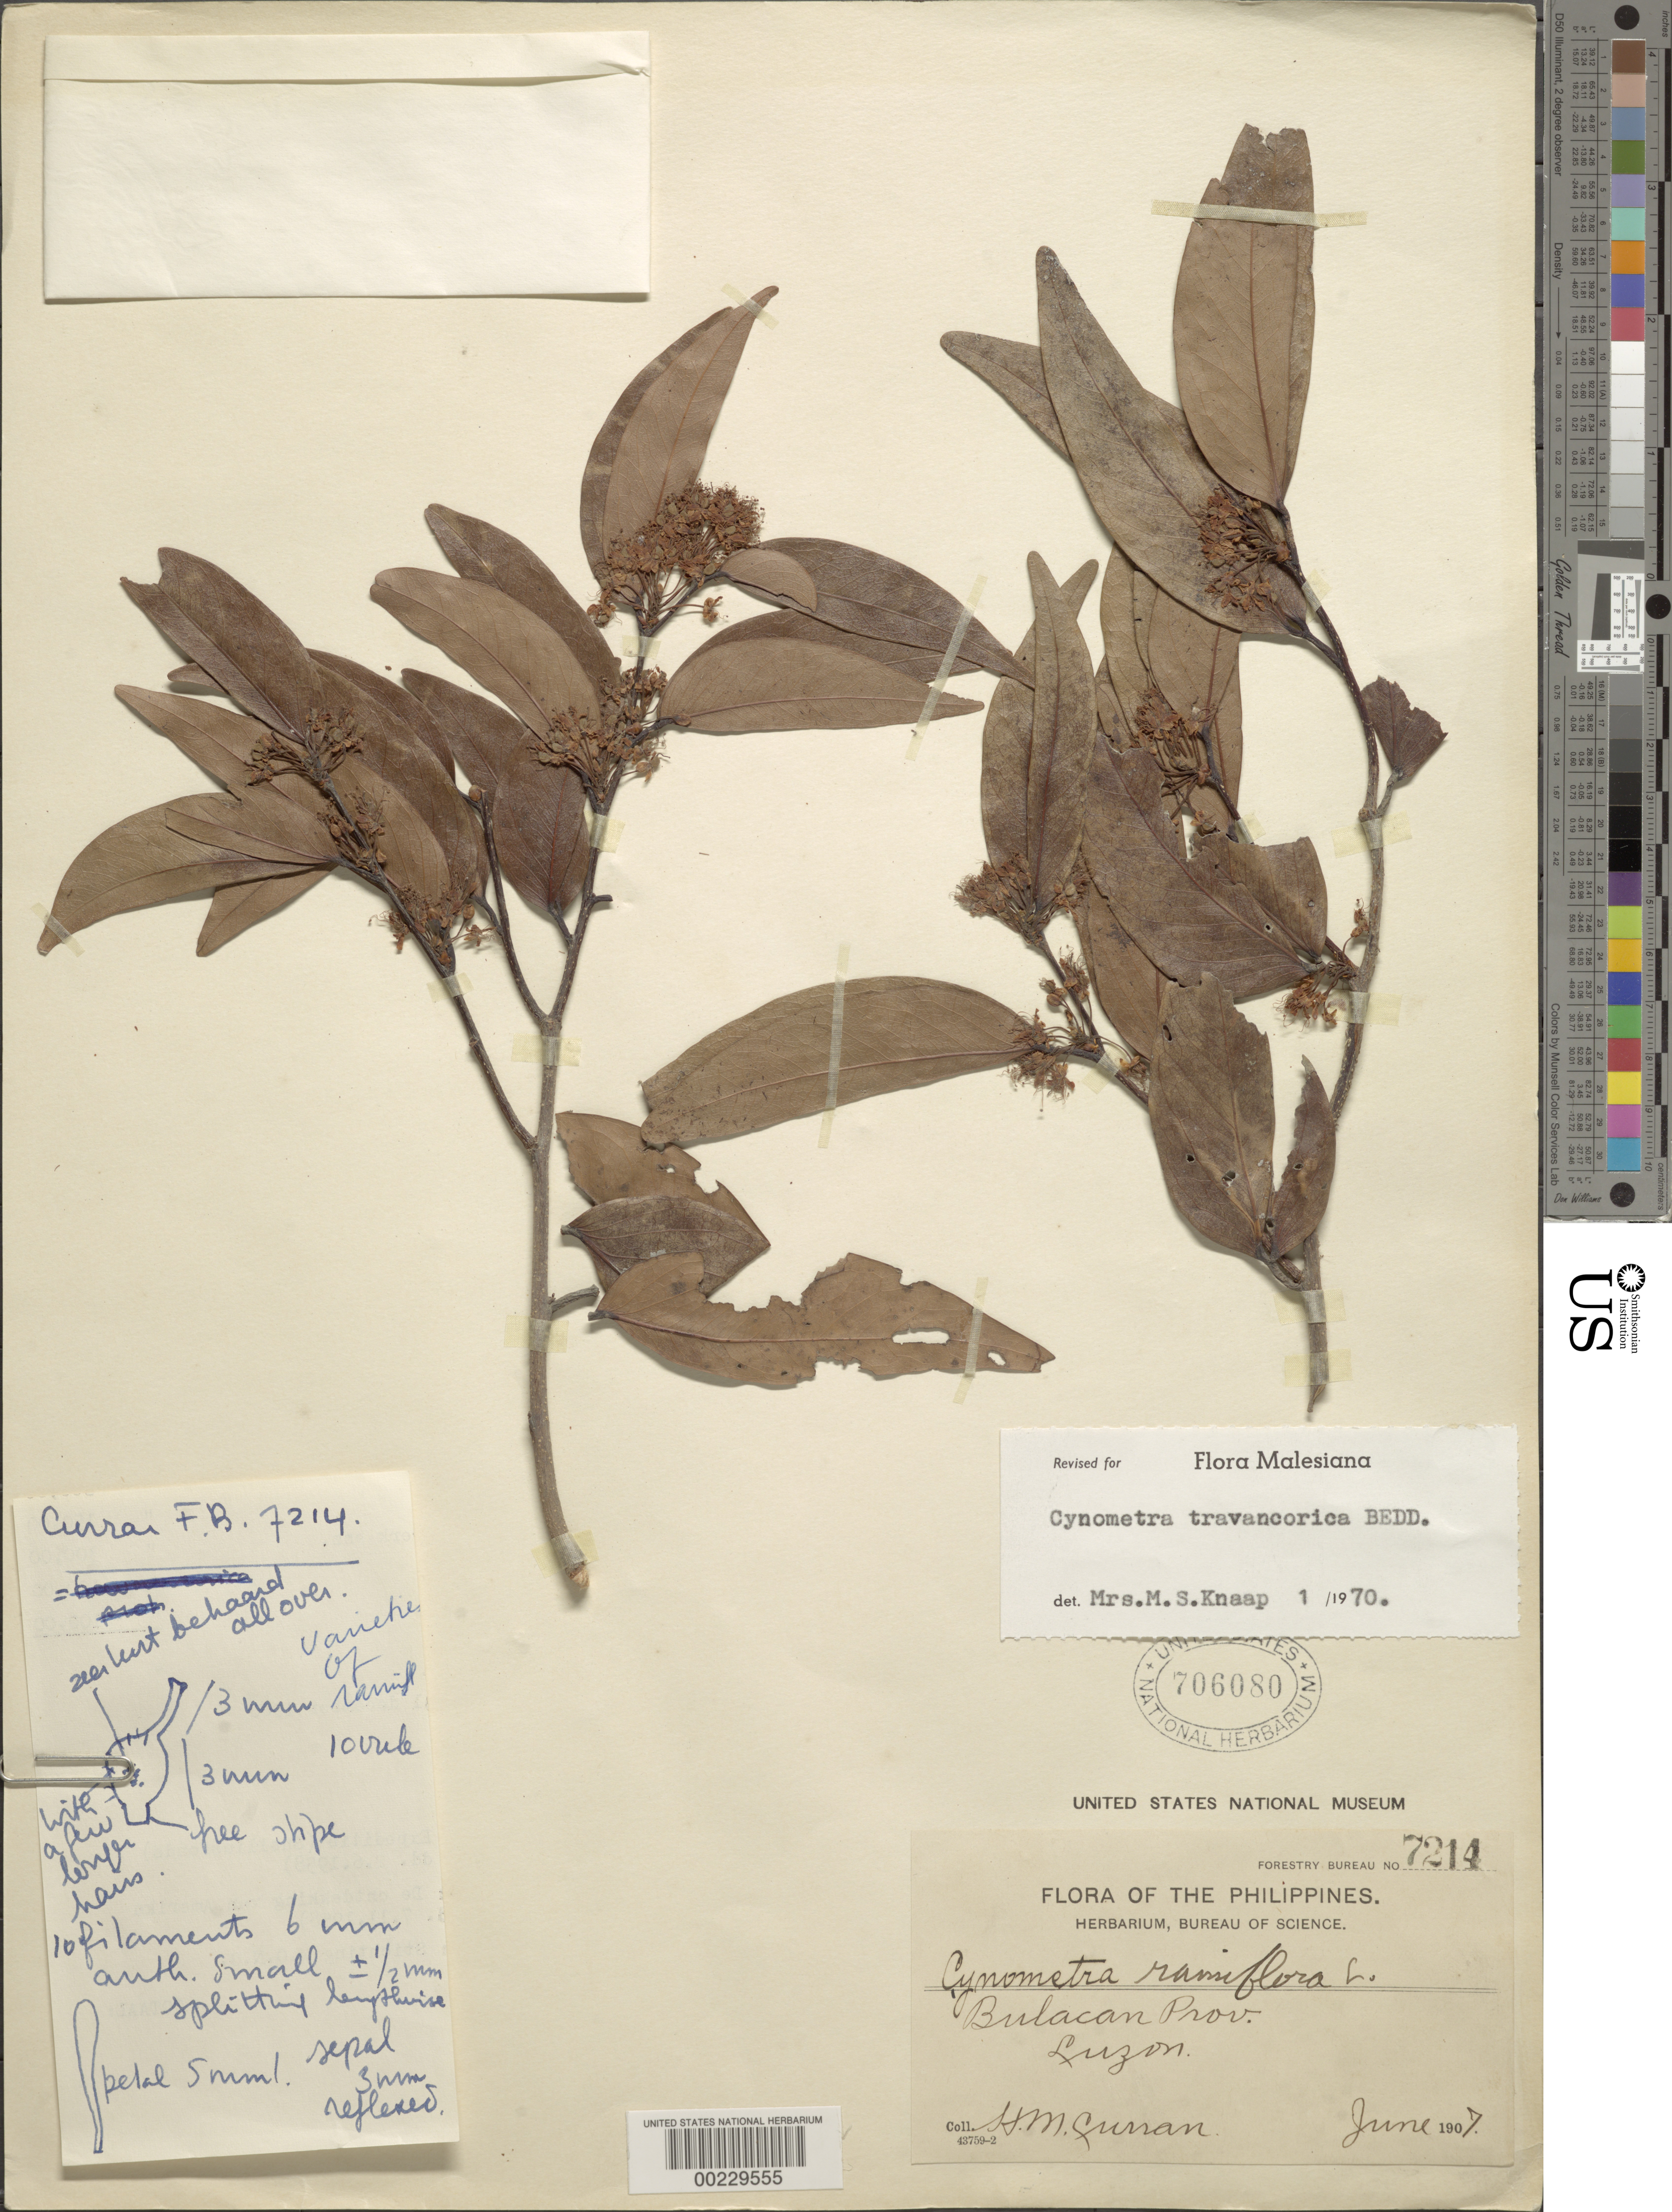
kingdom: Plantae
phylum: Tracheophyta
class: Magnoliopsida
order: Fabales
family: Fabaceae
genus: Cynometra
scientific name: Cynometra travancorica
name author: Bedd.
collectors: H. M. Curran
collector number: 7214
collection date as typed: Jun 1907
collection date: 1907-06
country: Philippines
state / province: Central Luzon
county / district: Bulacan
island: Luzon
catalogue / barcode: US 706080